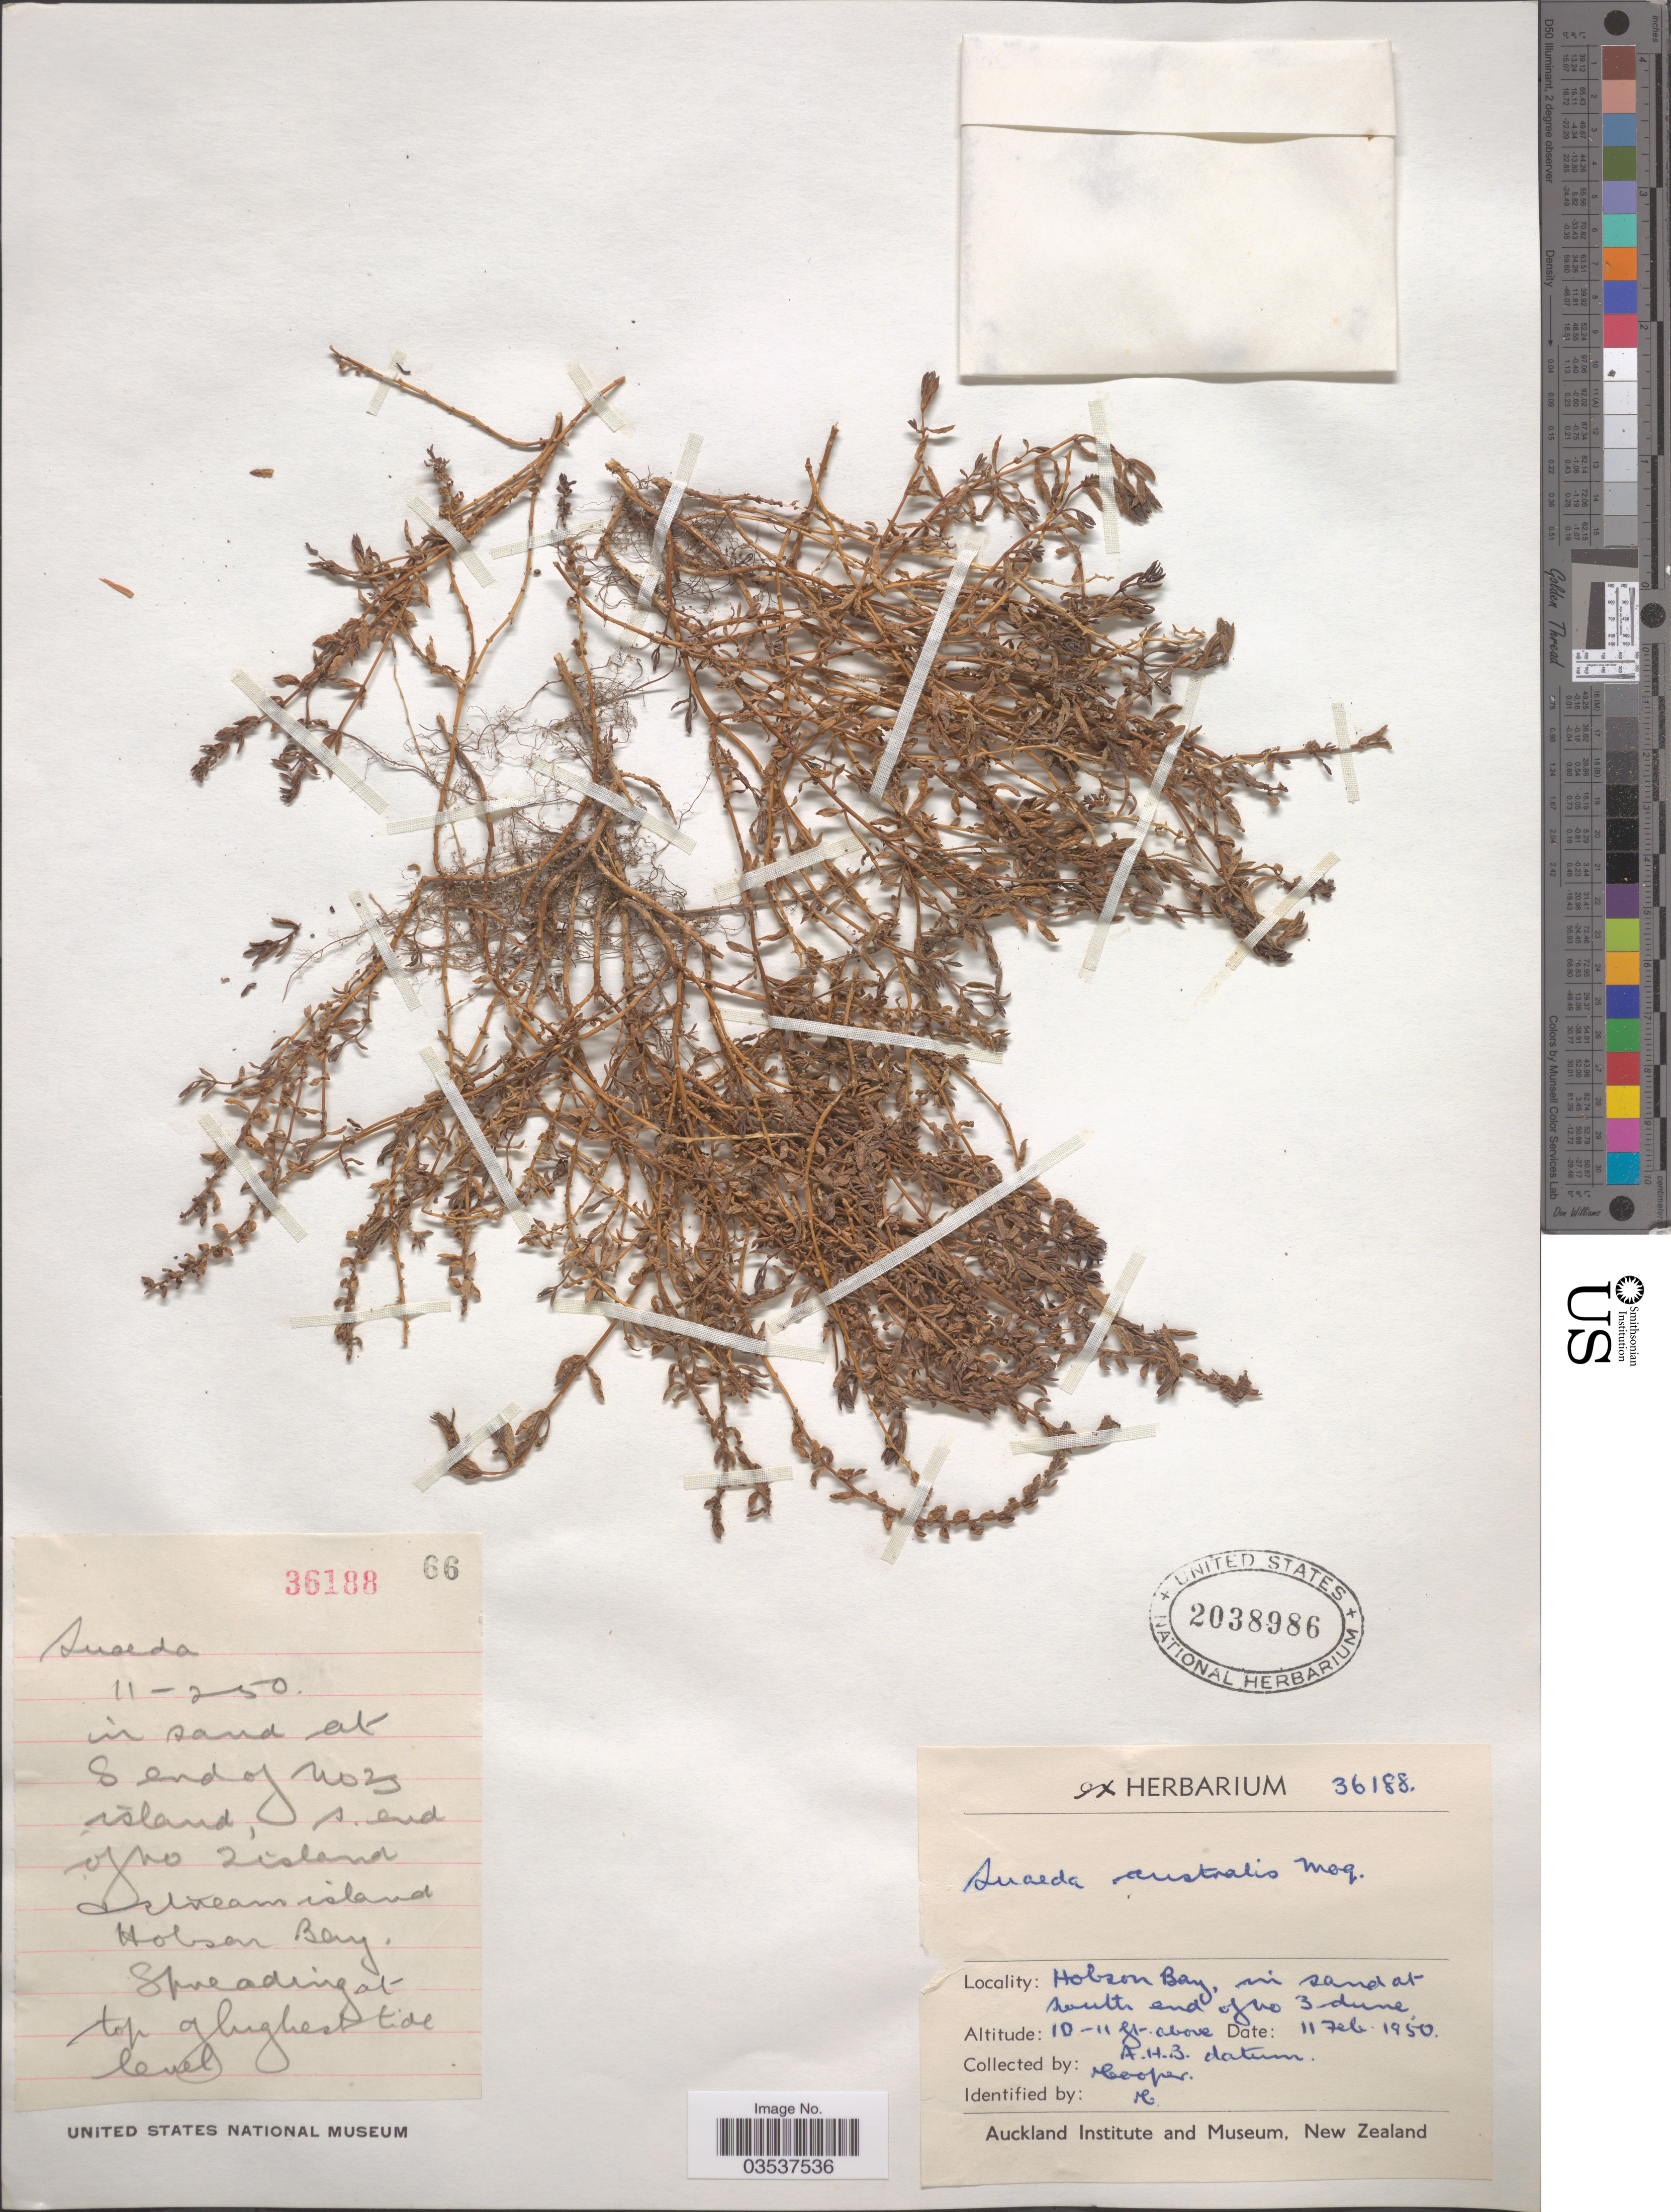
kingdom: Plantae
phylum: Tracheophyta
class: Magnoliopsida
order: Caryophyllales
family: Amaranthaceae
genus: Suaeda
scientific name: Suaeda australis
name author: (R. Br.) Moq.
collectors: -- Cooper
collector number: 36188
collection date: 1950-02-11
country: New Zealand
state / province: Auckland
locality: Hobson Bay, in sand at south end of no 3 dune.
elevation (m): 3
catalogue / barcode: US 2038986